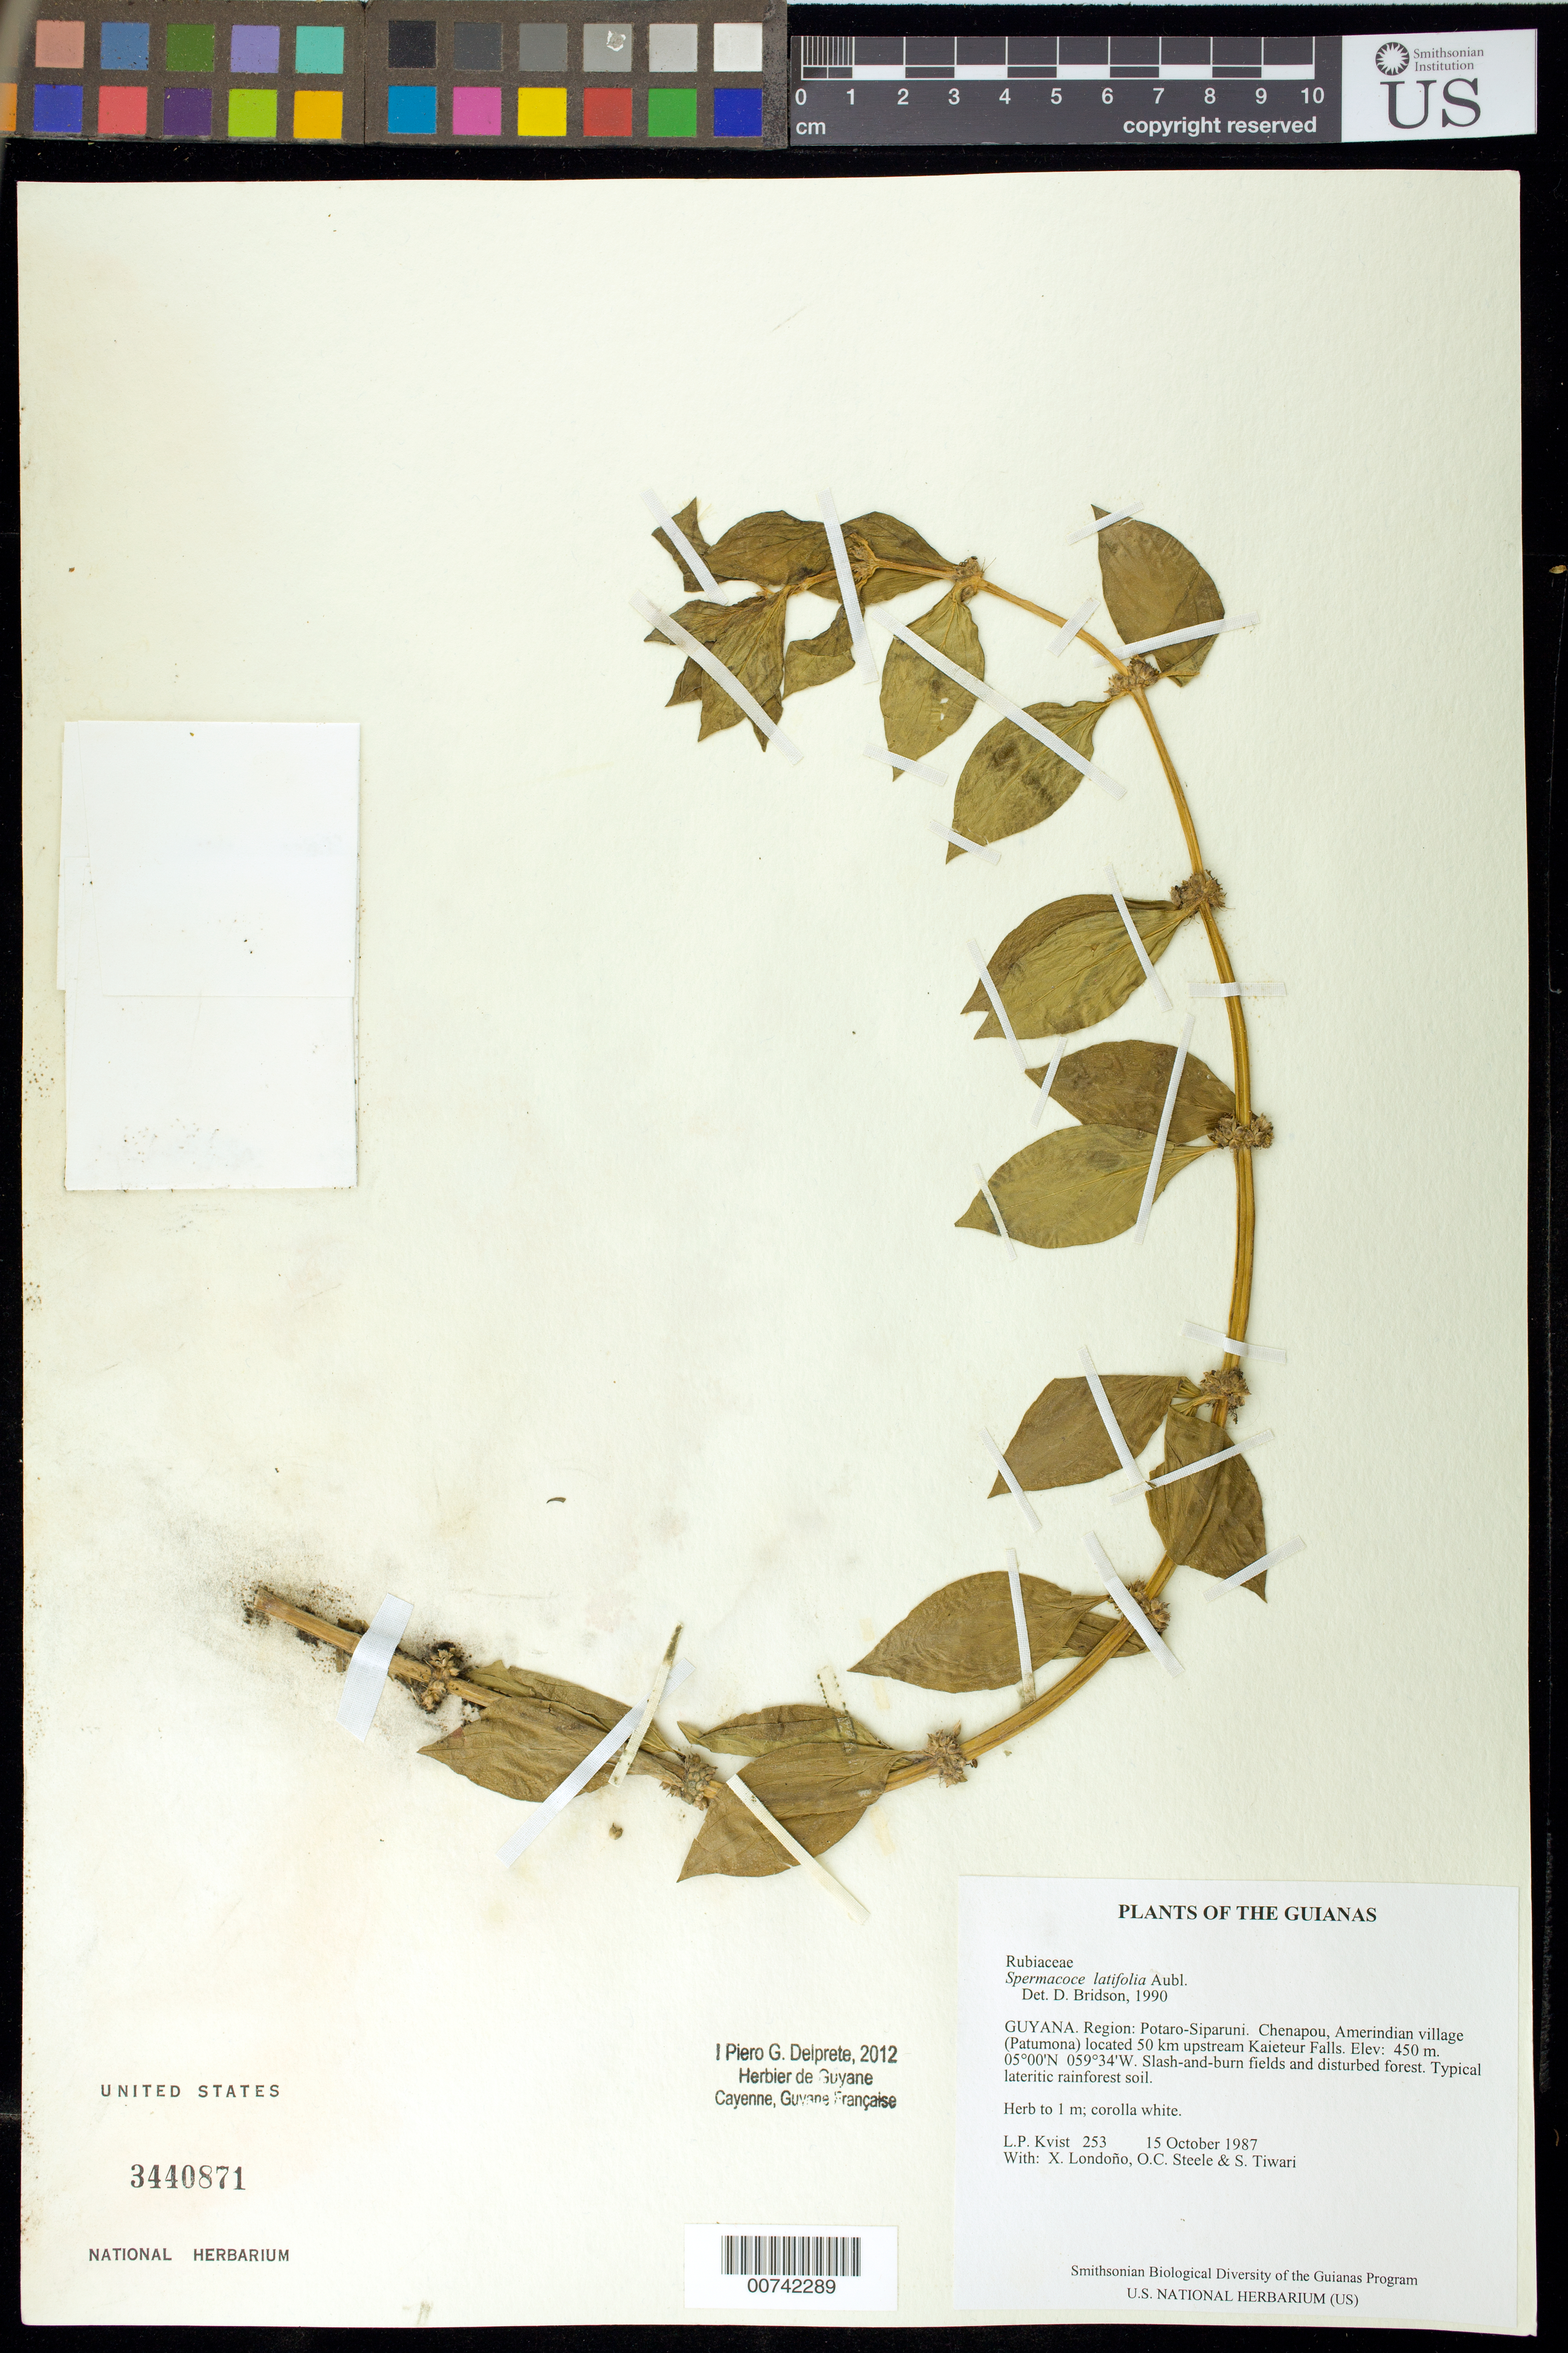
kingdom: Plantae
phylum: Tracheophyta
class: Magnoliopsida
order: Gentianales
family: Rubiaceae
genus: Spermacoce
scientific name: Spermacoce latifolia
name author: Aubl.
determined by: Delprete, P. G., Herb. de Guyane Cay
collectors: L. P. Kvist, X. Londoño, O. C. Steele & S. Tiwari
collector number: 253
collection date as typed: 15 October 1987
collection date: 1987-10-15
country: Guyana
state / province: Potaro-Siparuni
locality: Chenapou, Amerindian village (Patumona) located 50 km upstream Kaieteur Falls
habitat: Slash-and-burn fields and disturbed forest. Typical lateritic rainforest soil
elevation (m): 450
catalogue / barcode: US 3440871